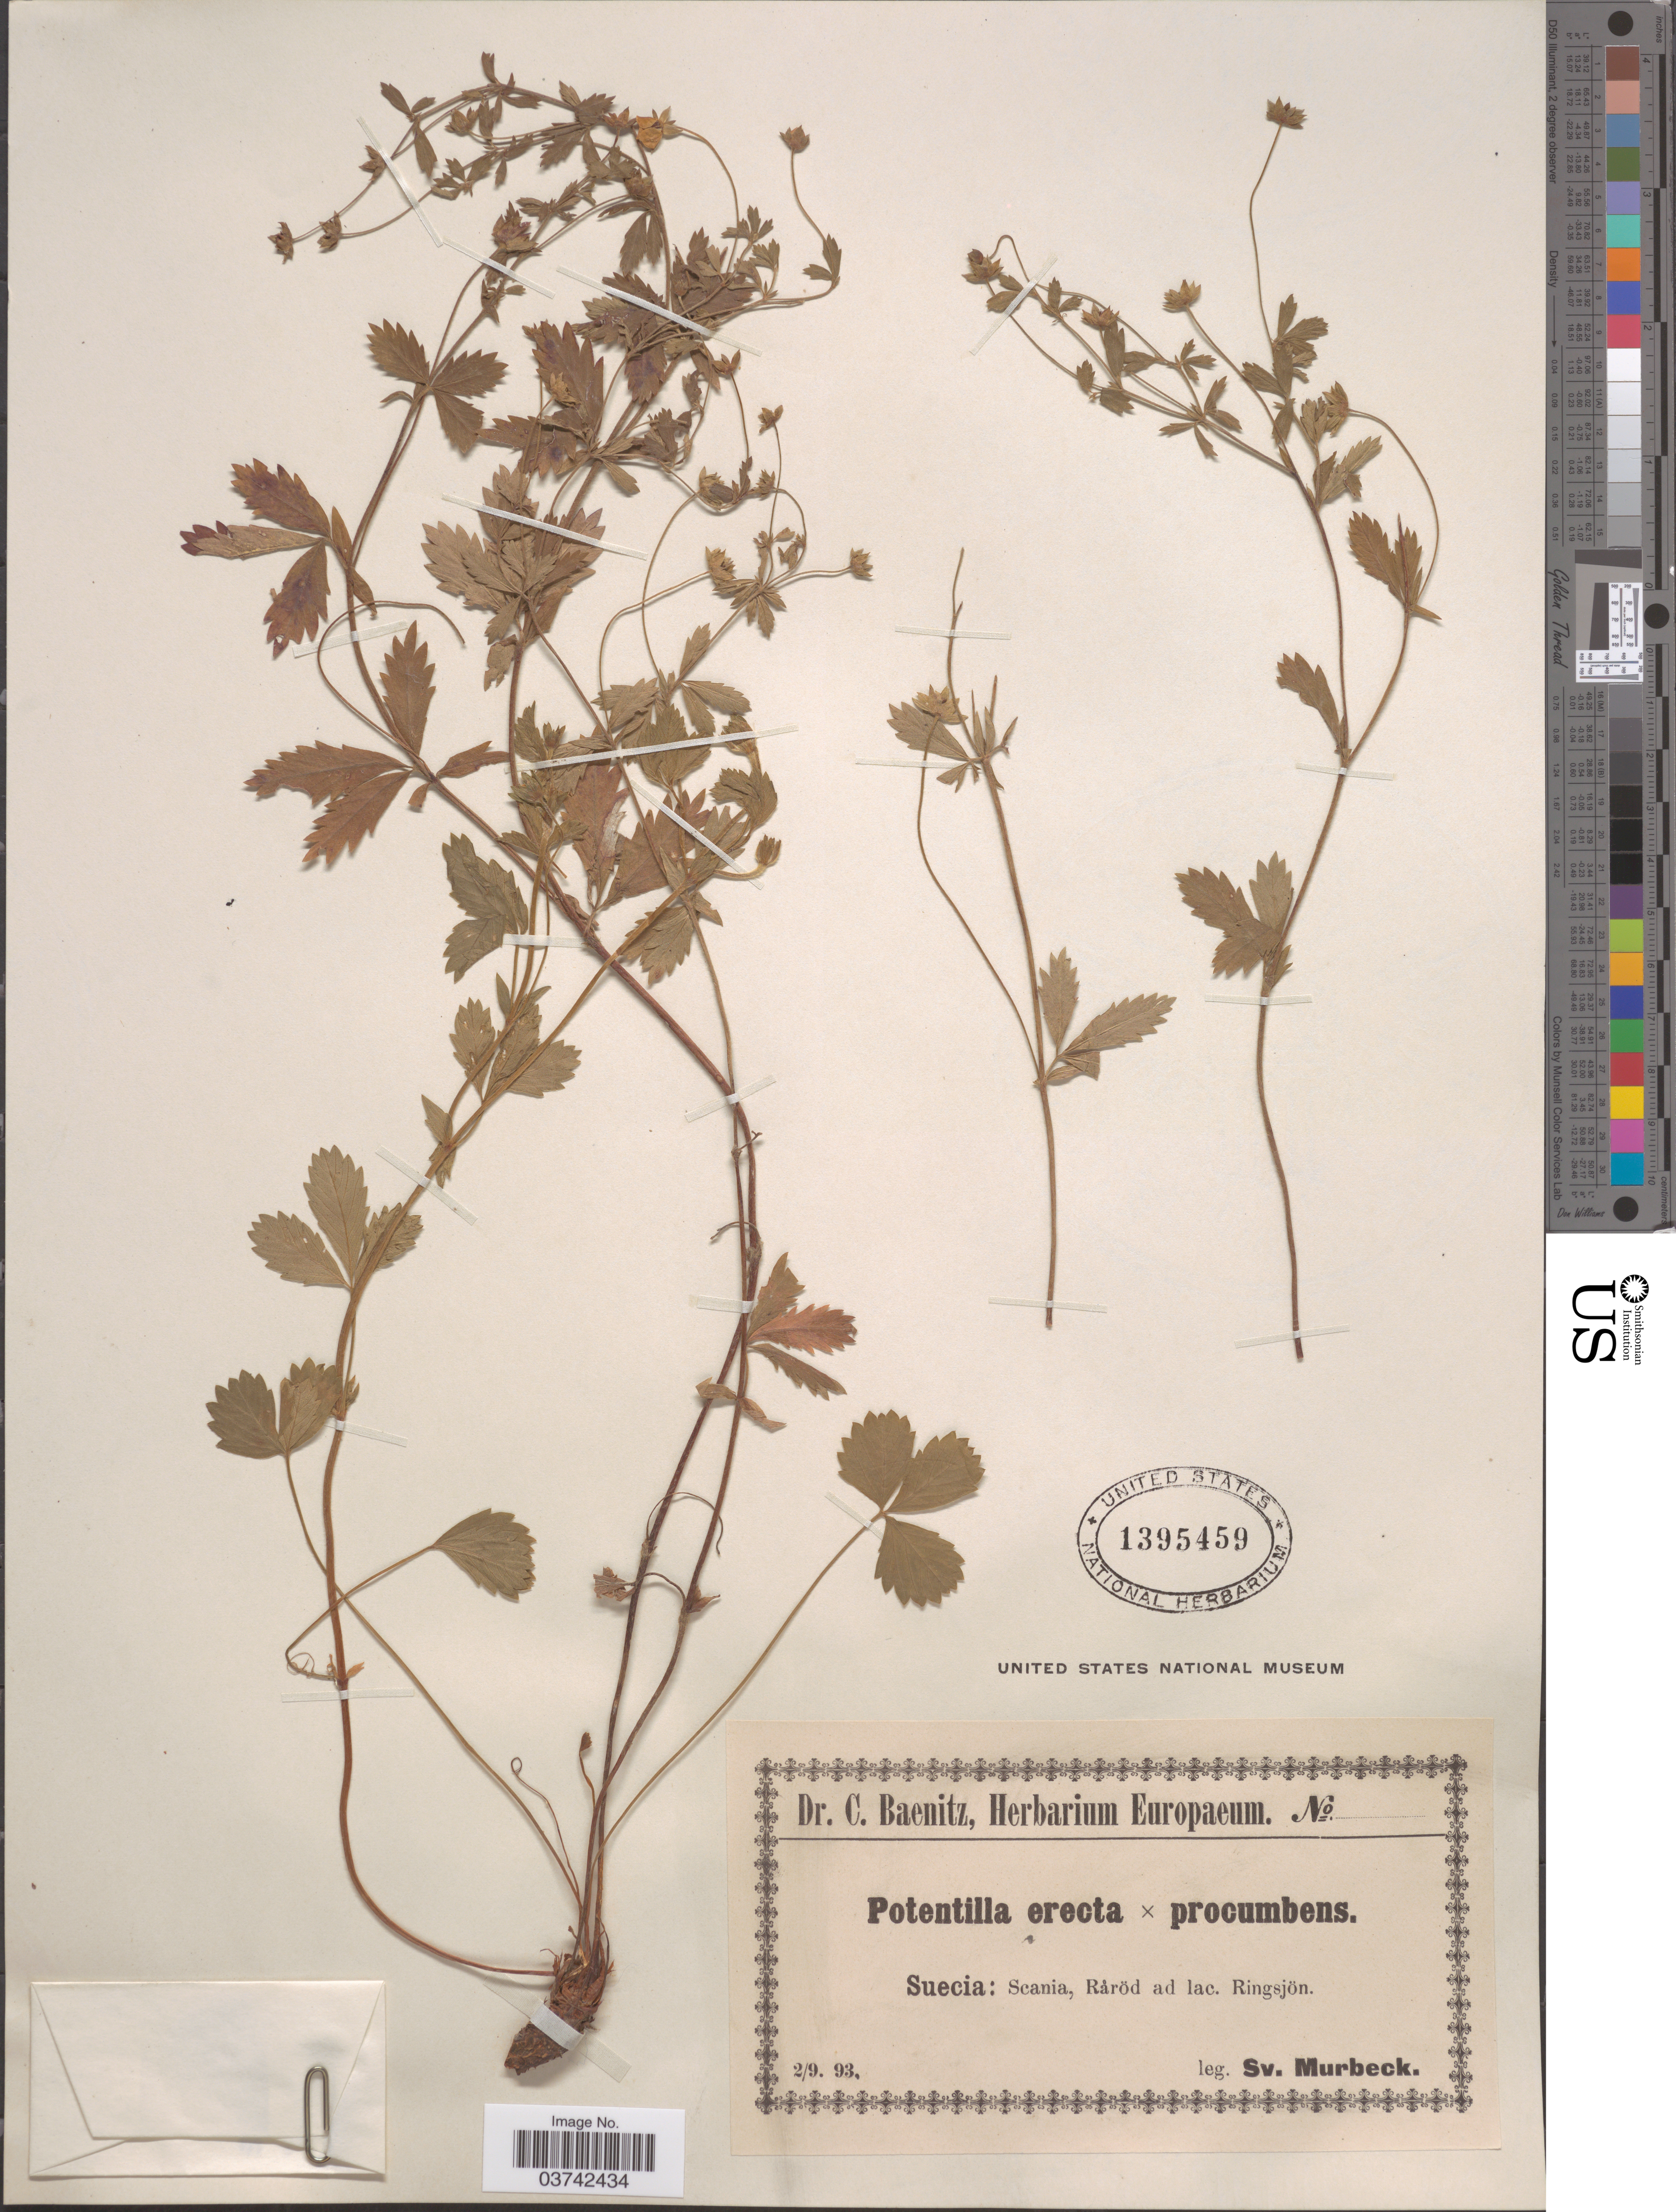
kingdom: Plantae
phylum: Tracheophyta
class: Magnoliopsida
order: Rosales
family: Rosaceae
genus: Potentilla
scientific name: Potentilla erecta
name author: (L.) Raeusch.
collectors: S. S. Murbeck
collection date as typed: Transcribed d/m/y: 2/9/93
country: Sweden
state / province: Skåne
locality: Suecia: Scania, Råröd ad lac. Ringsjön.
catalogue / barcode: US 1395459